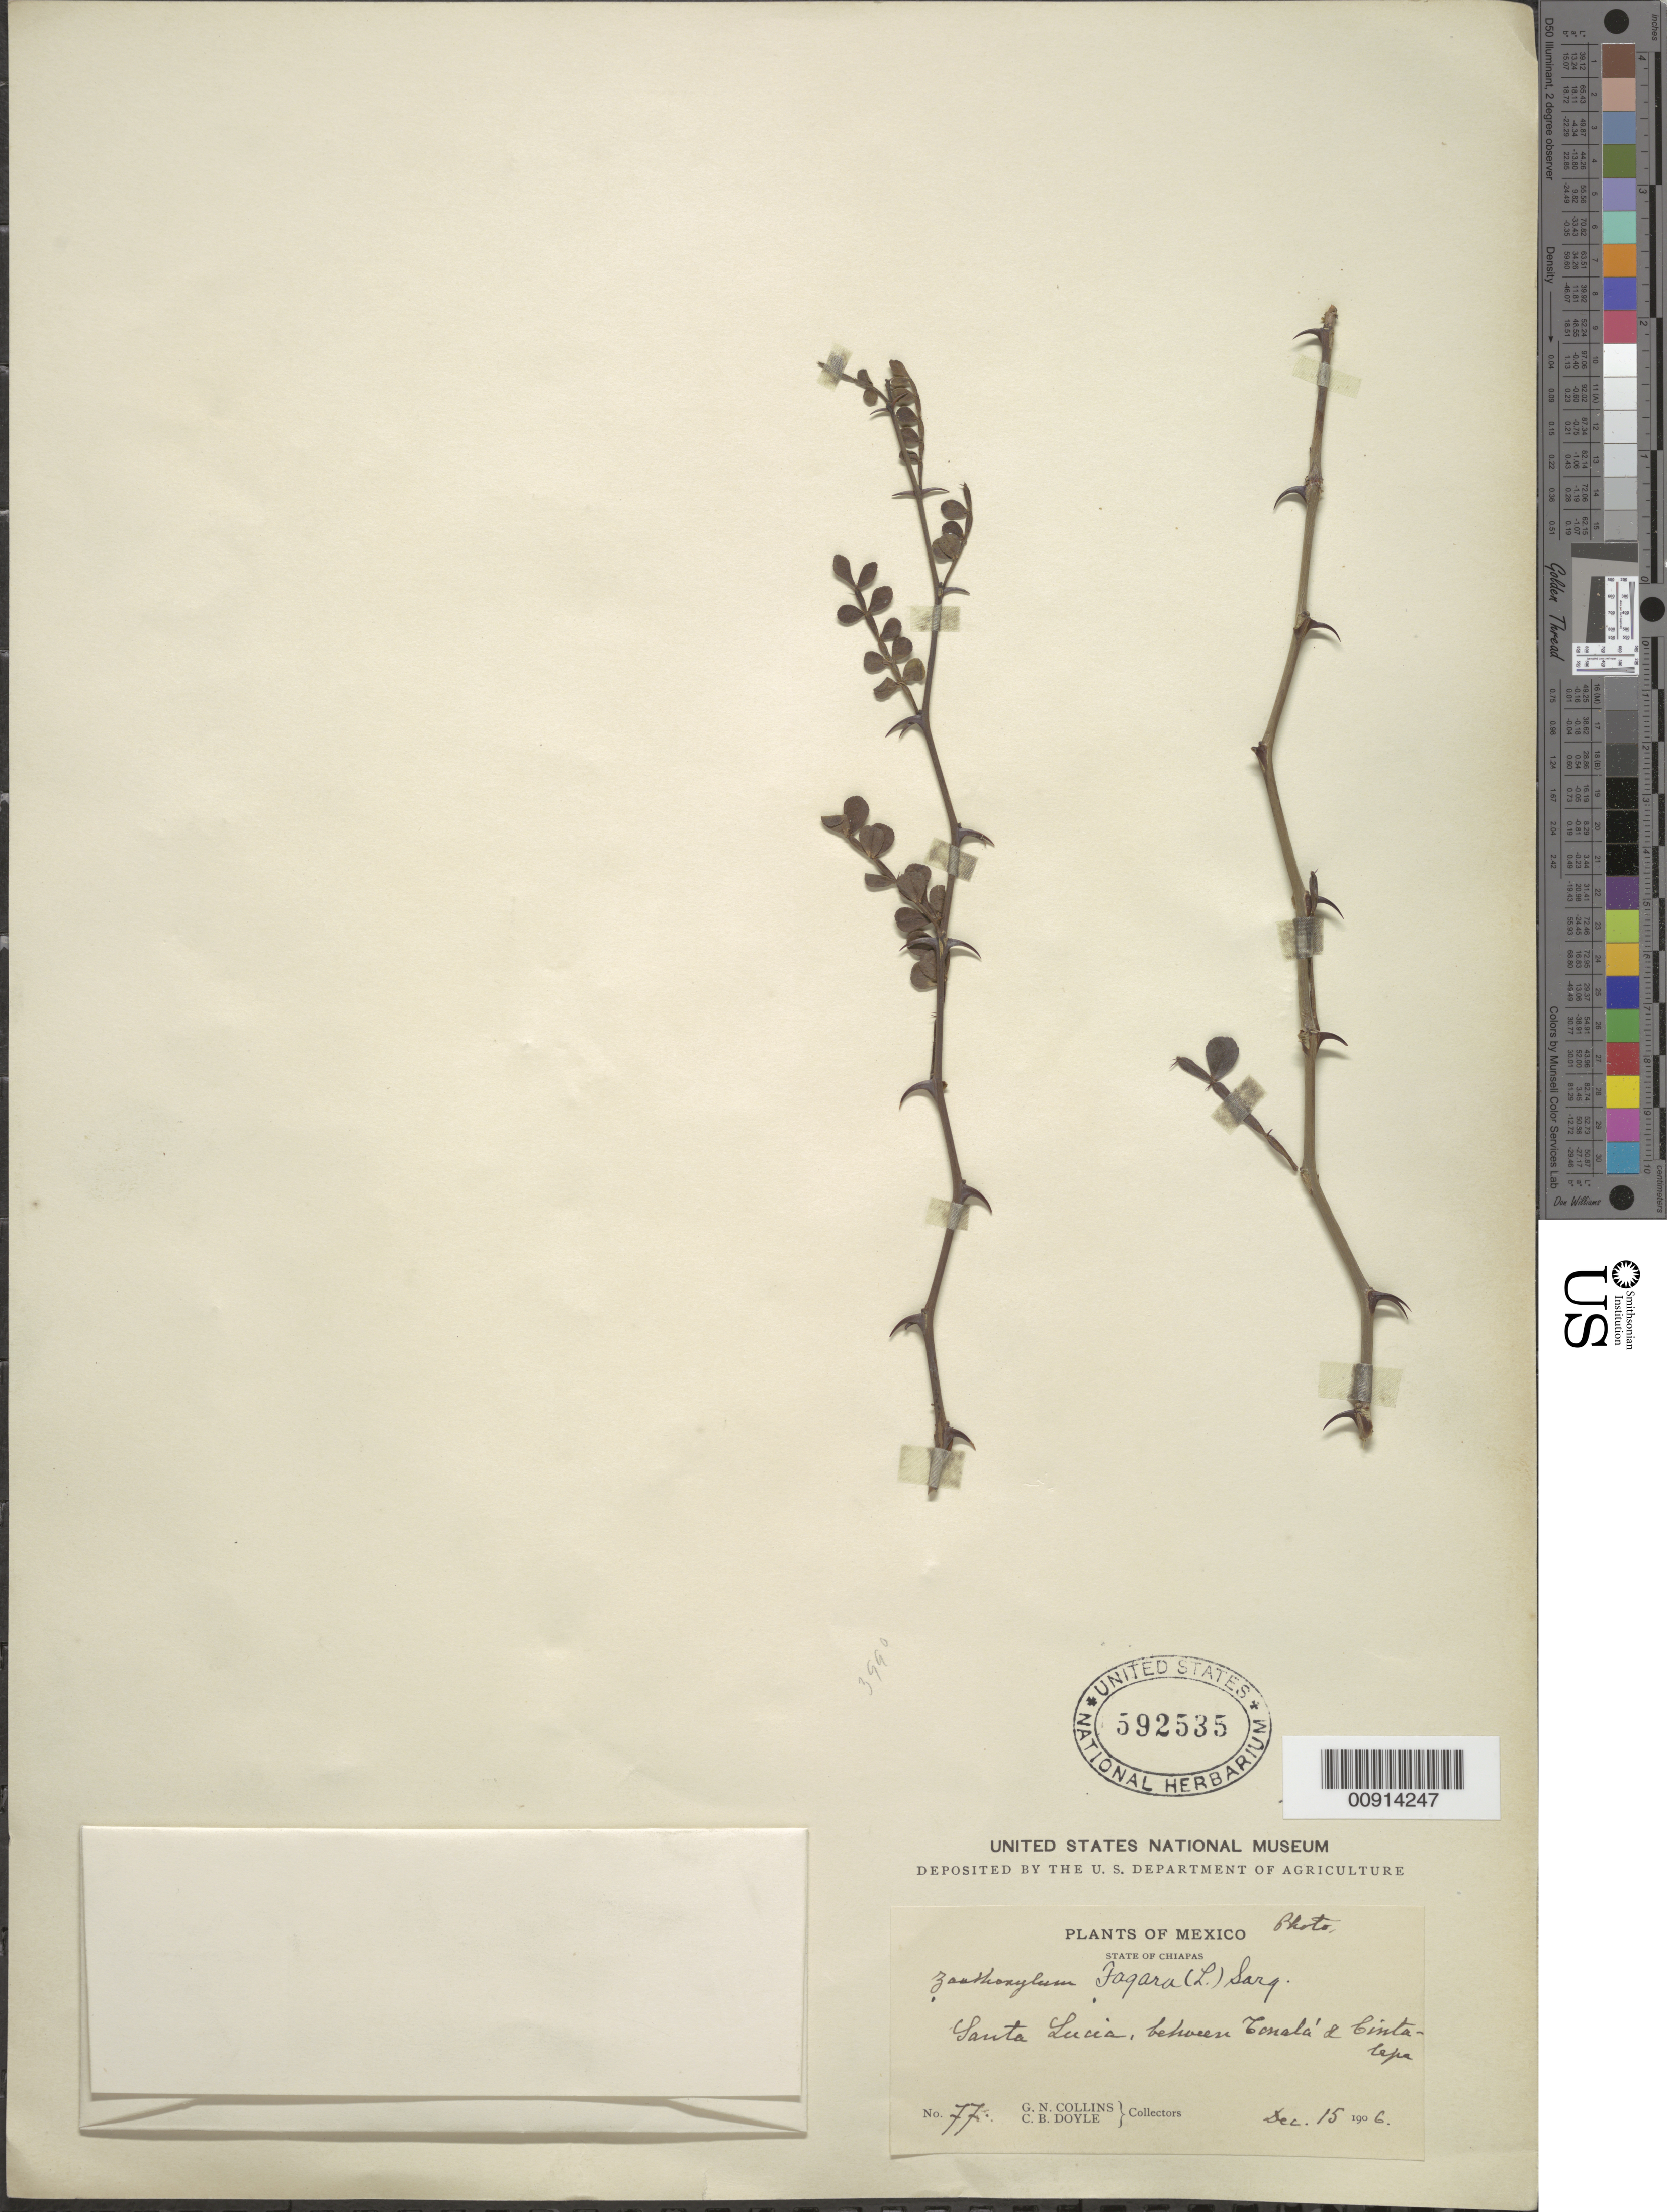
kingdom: Plantae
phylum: Tracheophyta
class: Magnoliopsida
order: Sapindales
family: Rutaceae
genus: Zanthoxylum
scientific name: Zanthoxylum fagara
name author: (L.) Sarg.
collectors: G. N. Collins & C. Doyle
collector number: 77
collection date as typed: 15 Dec 1906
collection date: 1906-12-15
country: Mexico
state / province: Chiapas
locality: Santa Lucia, between Tonalá and Cintalapa, Chiapas.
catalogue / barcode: US 592535